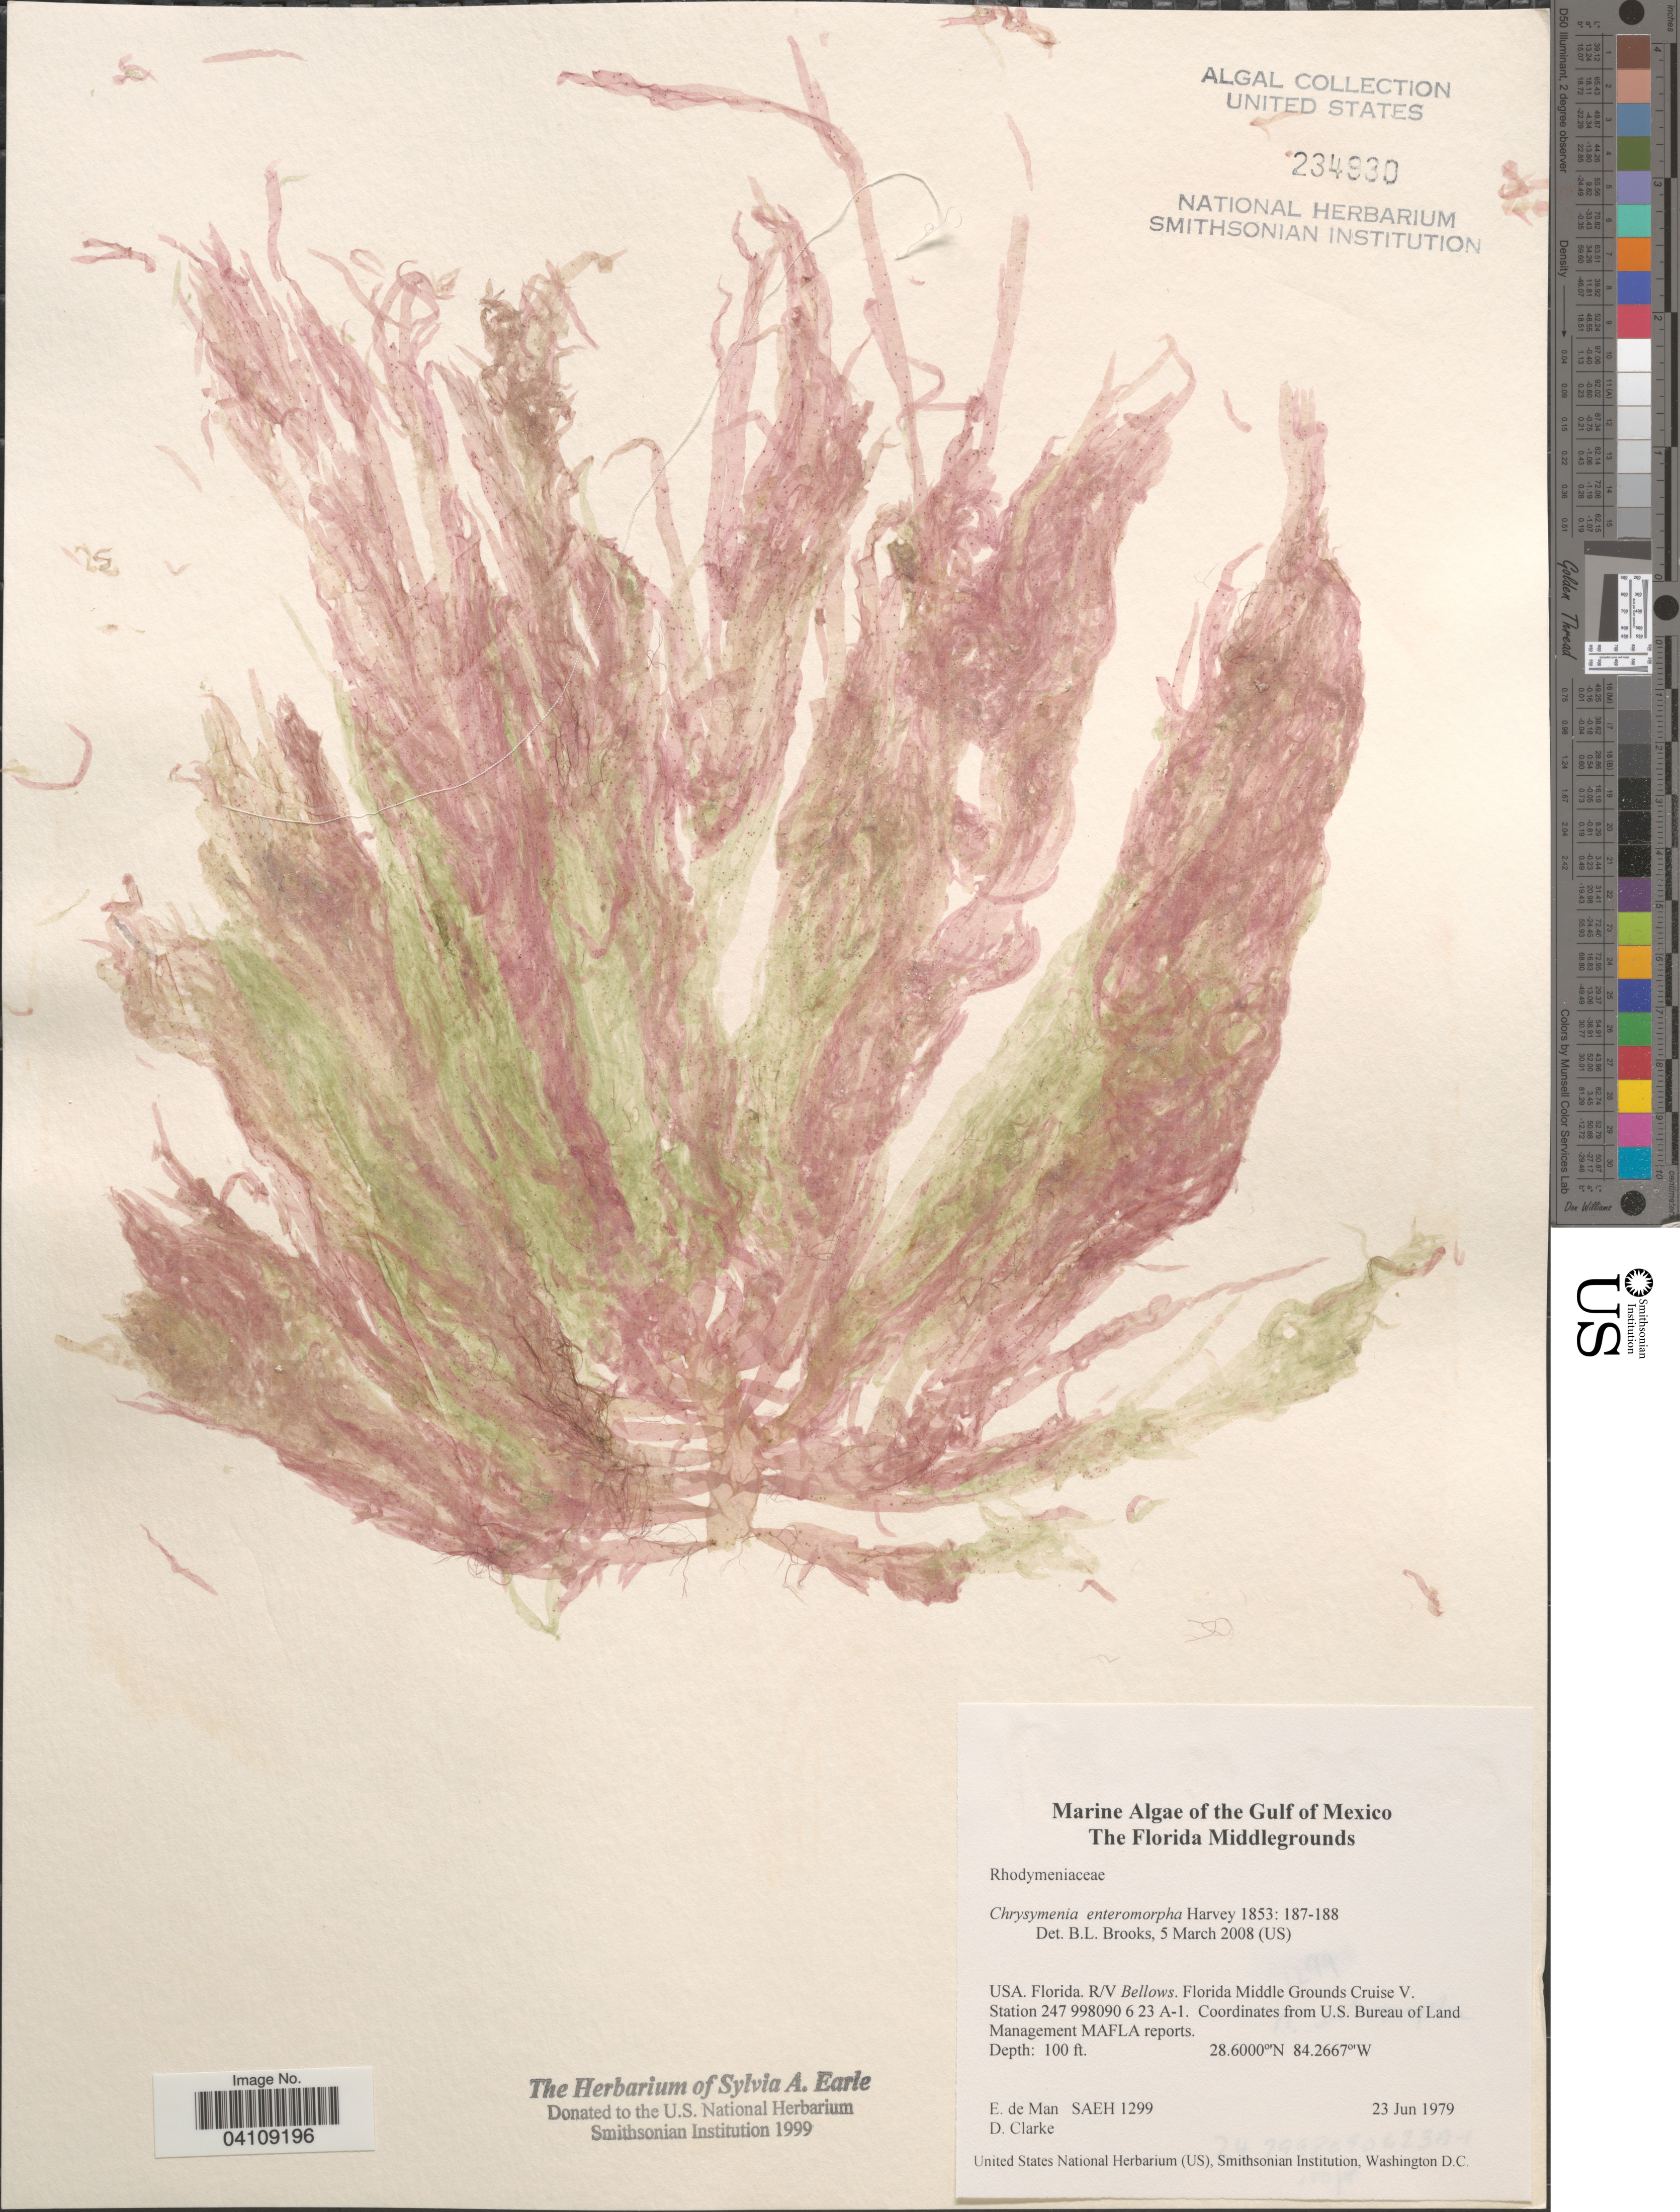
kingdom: Plantae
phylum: Rhodophyta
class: Florideophyceae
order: Rhodymeniales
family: Rhodymeniaceae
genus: Botryocladia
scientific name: Botryocladia enteromorpha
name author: (Harv.) W.E. Schmidt et al. in W.E. Schmidt et al.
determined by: Algae name updating Project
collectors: E. de Man & D. Clarke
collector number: SAEH 1299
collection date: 1979-06-23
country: United States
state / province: Florida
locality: Gulf of Mexico. The Florida Middlegrounds. Florida. R/V Bellows. Florida Middle Grounds Cruise V. Station 247 998090 6 23 A-1.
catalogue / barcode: US 234930